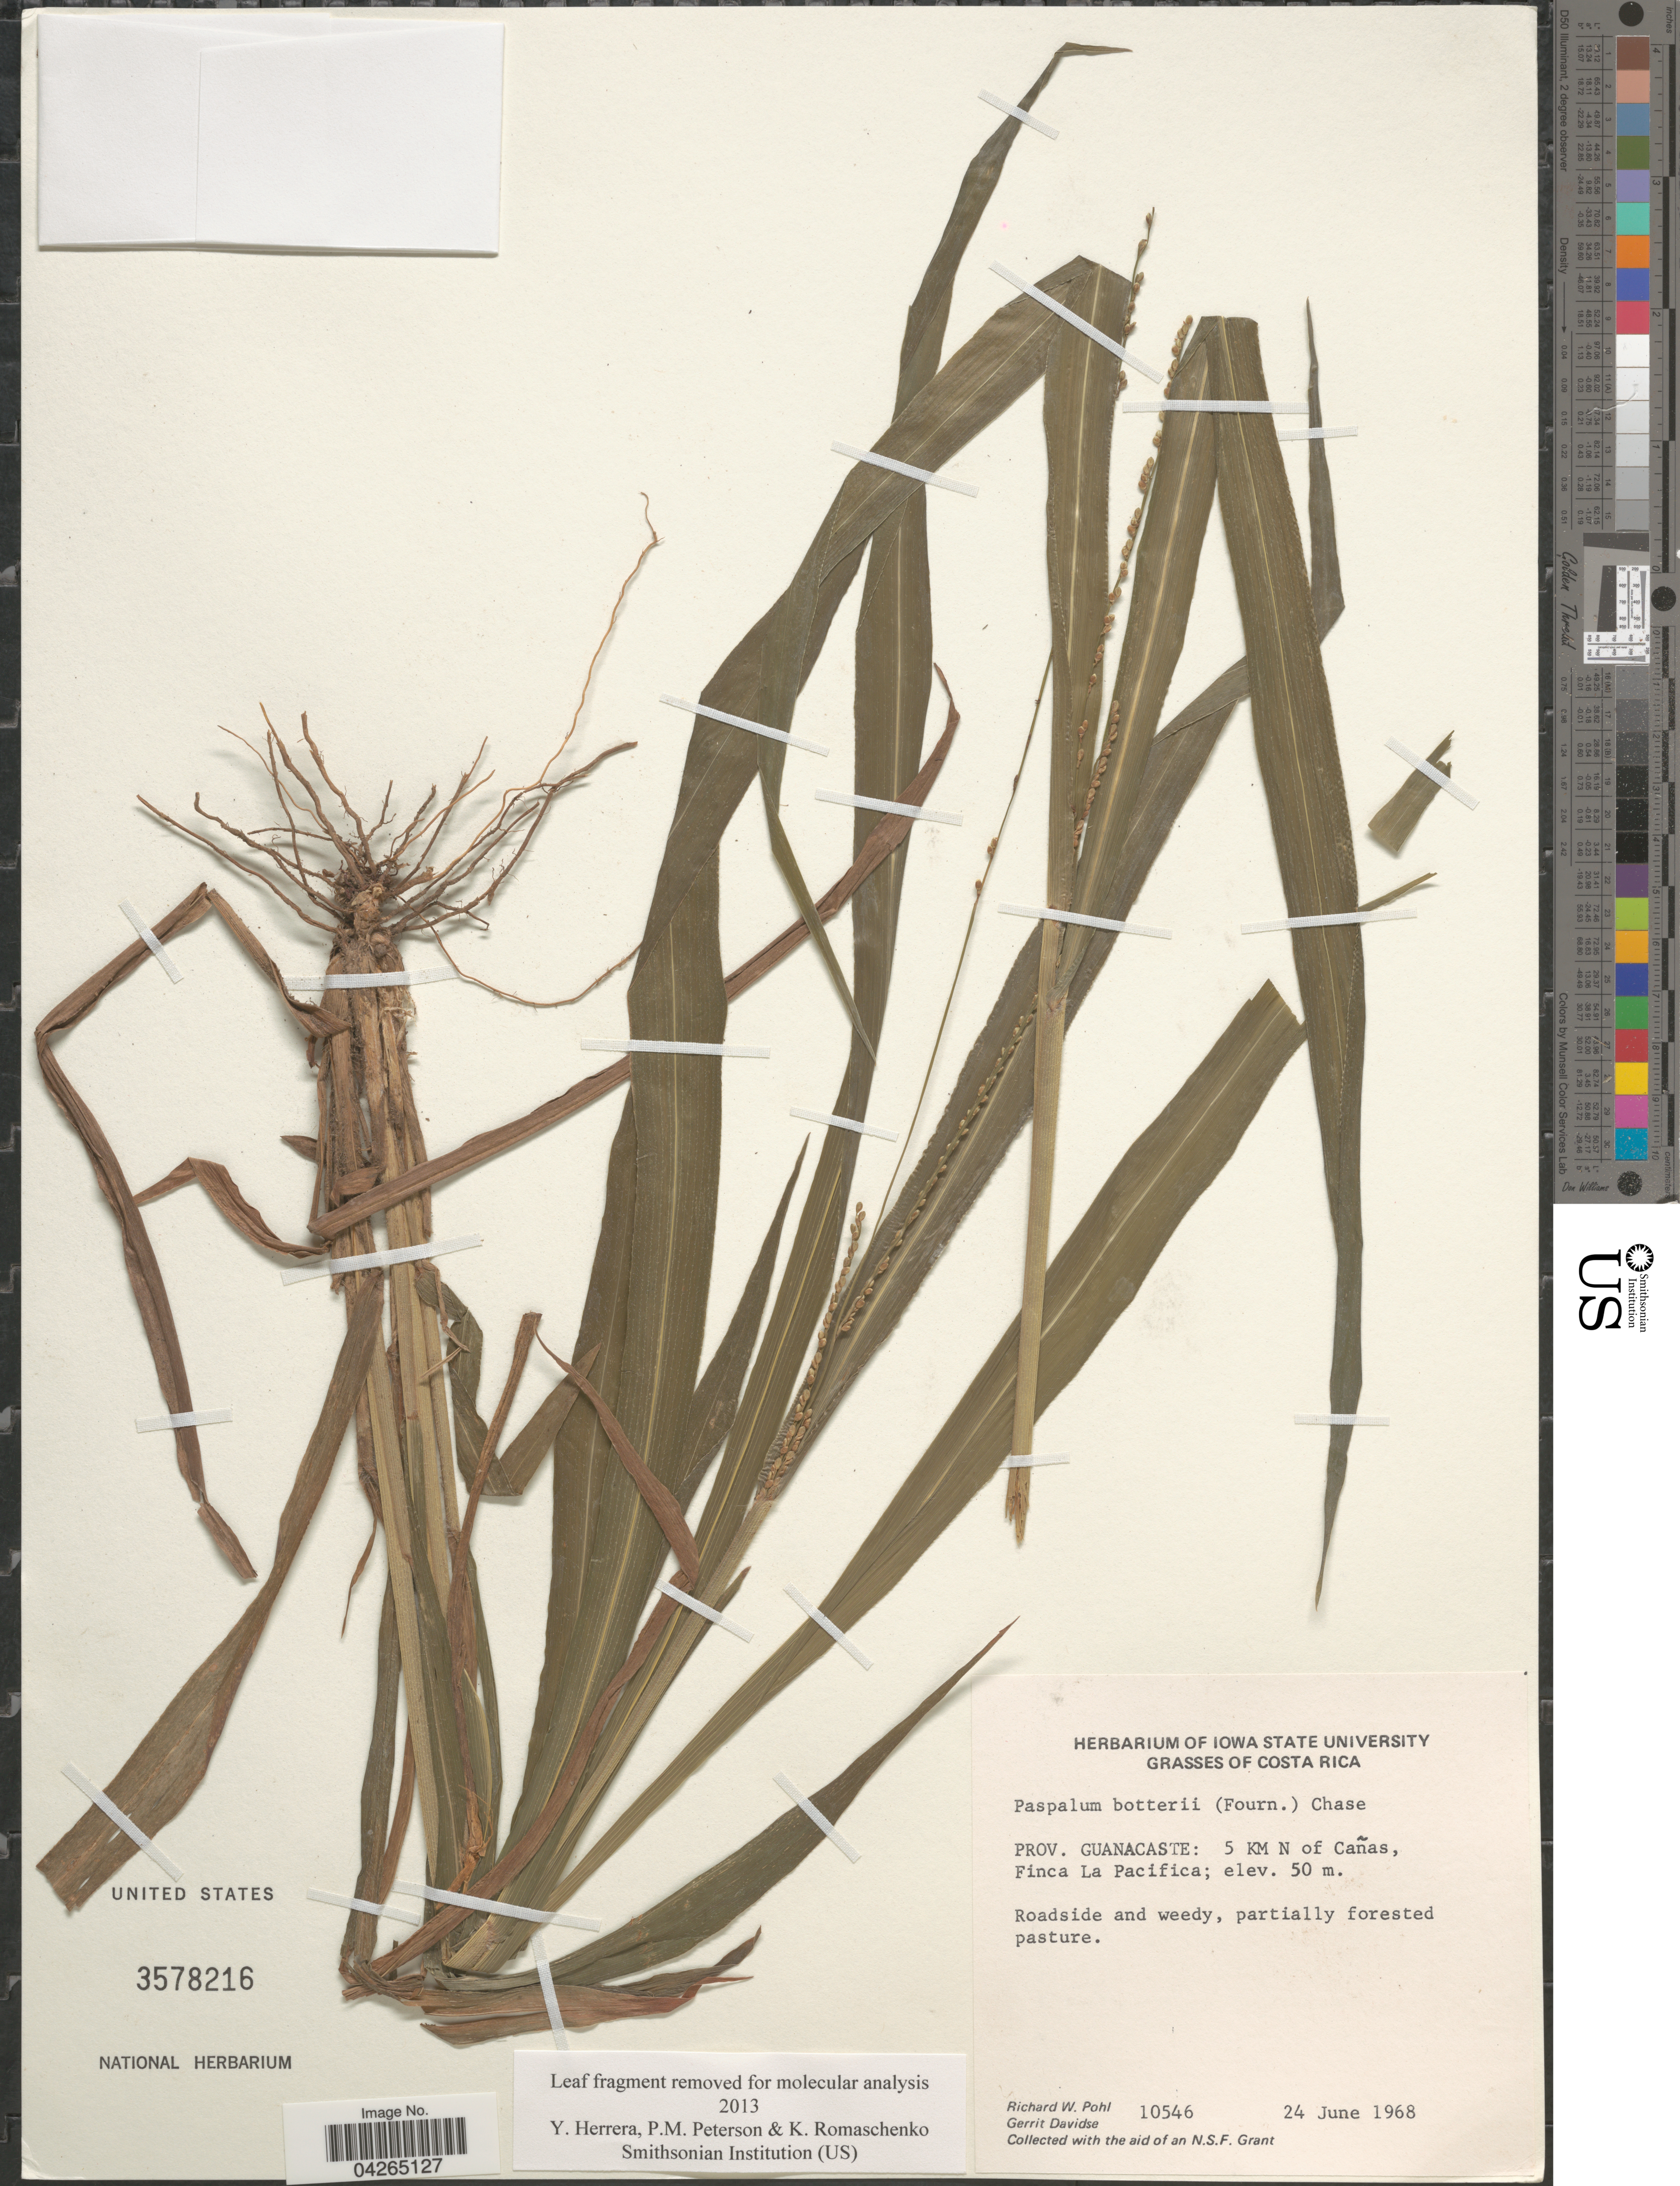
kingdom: Plantae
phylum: Tracheophyta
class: Liliopsida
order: Poales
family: Poaceae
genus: Paspalum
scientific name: Paspalum botterii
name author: (E. Fourn.) Chase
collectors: R. W. Pohl & G. Davidse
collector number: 10546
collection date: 1968-06-24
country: Costa Rica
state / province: Guanacaste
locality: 5 KM N of Cañas, Finca La Pacifica.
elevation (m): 50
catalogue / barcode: US 3578216